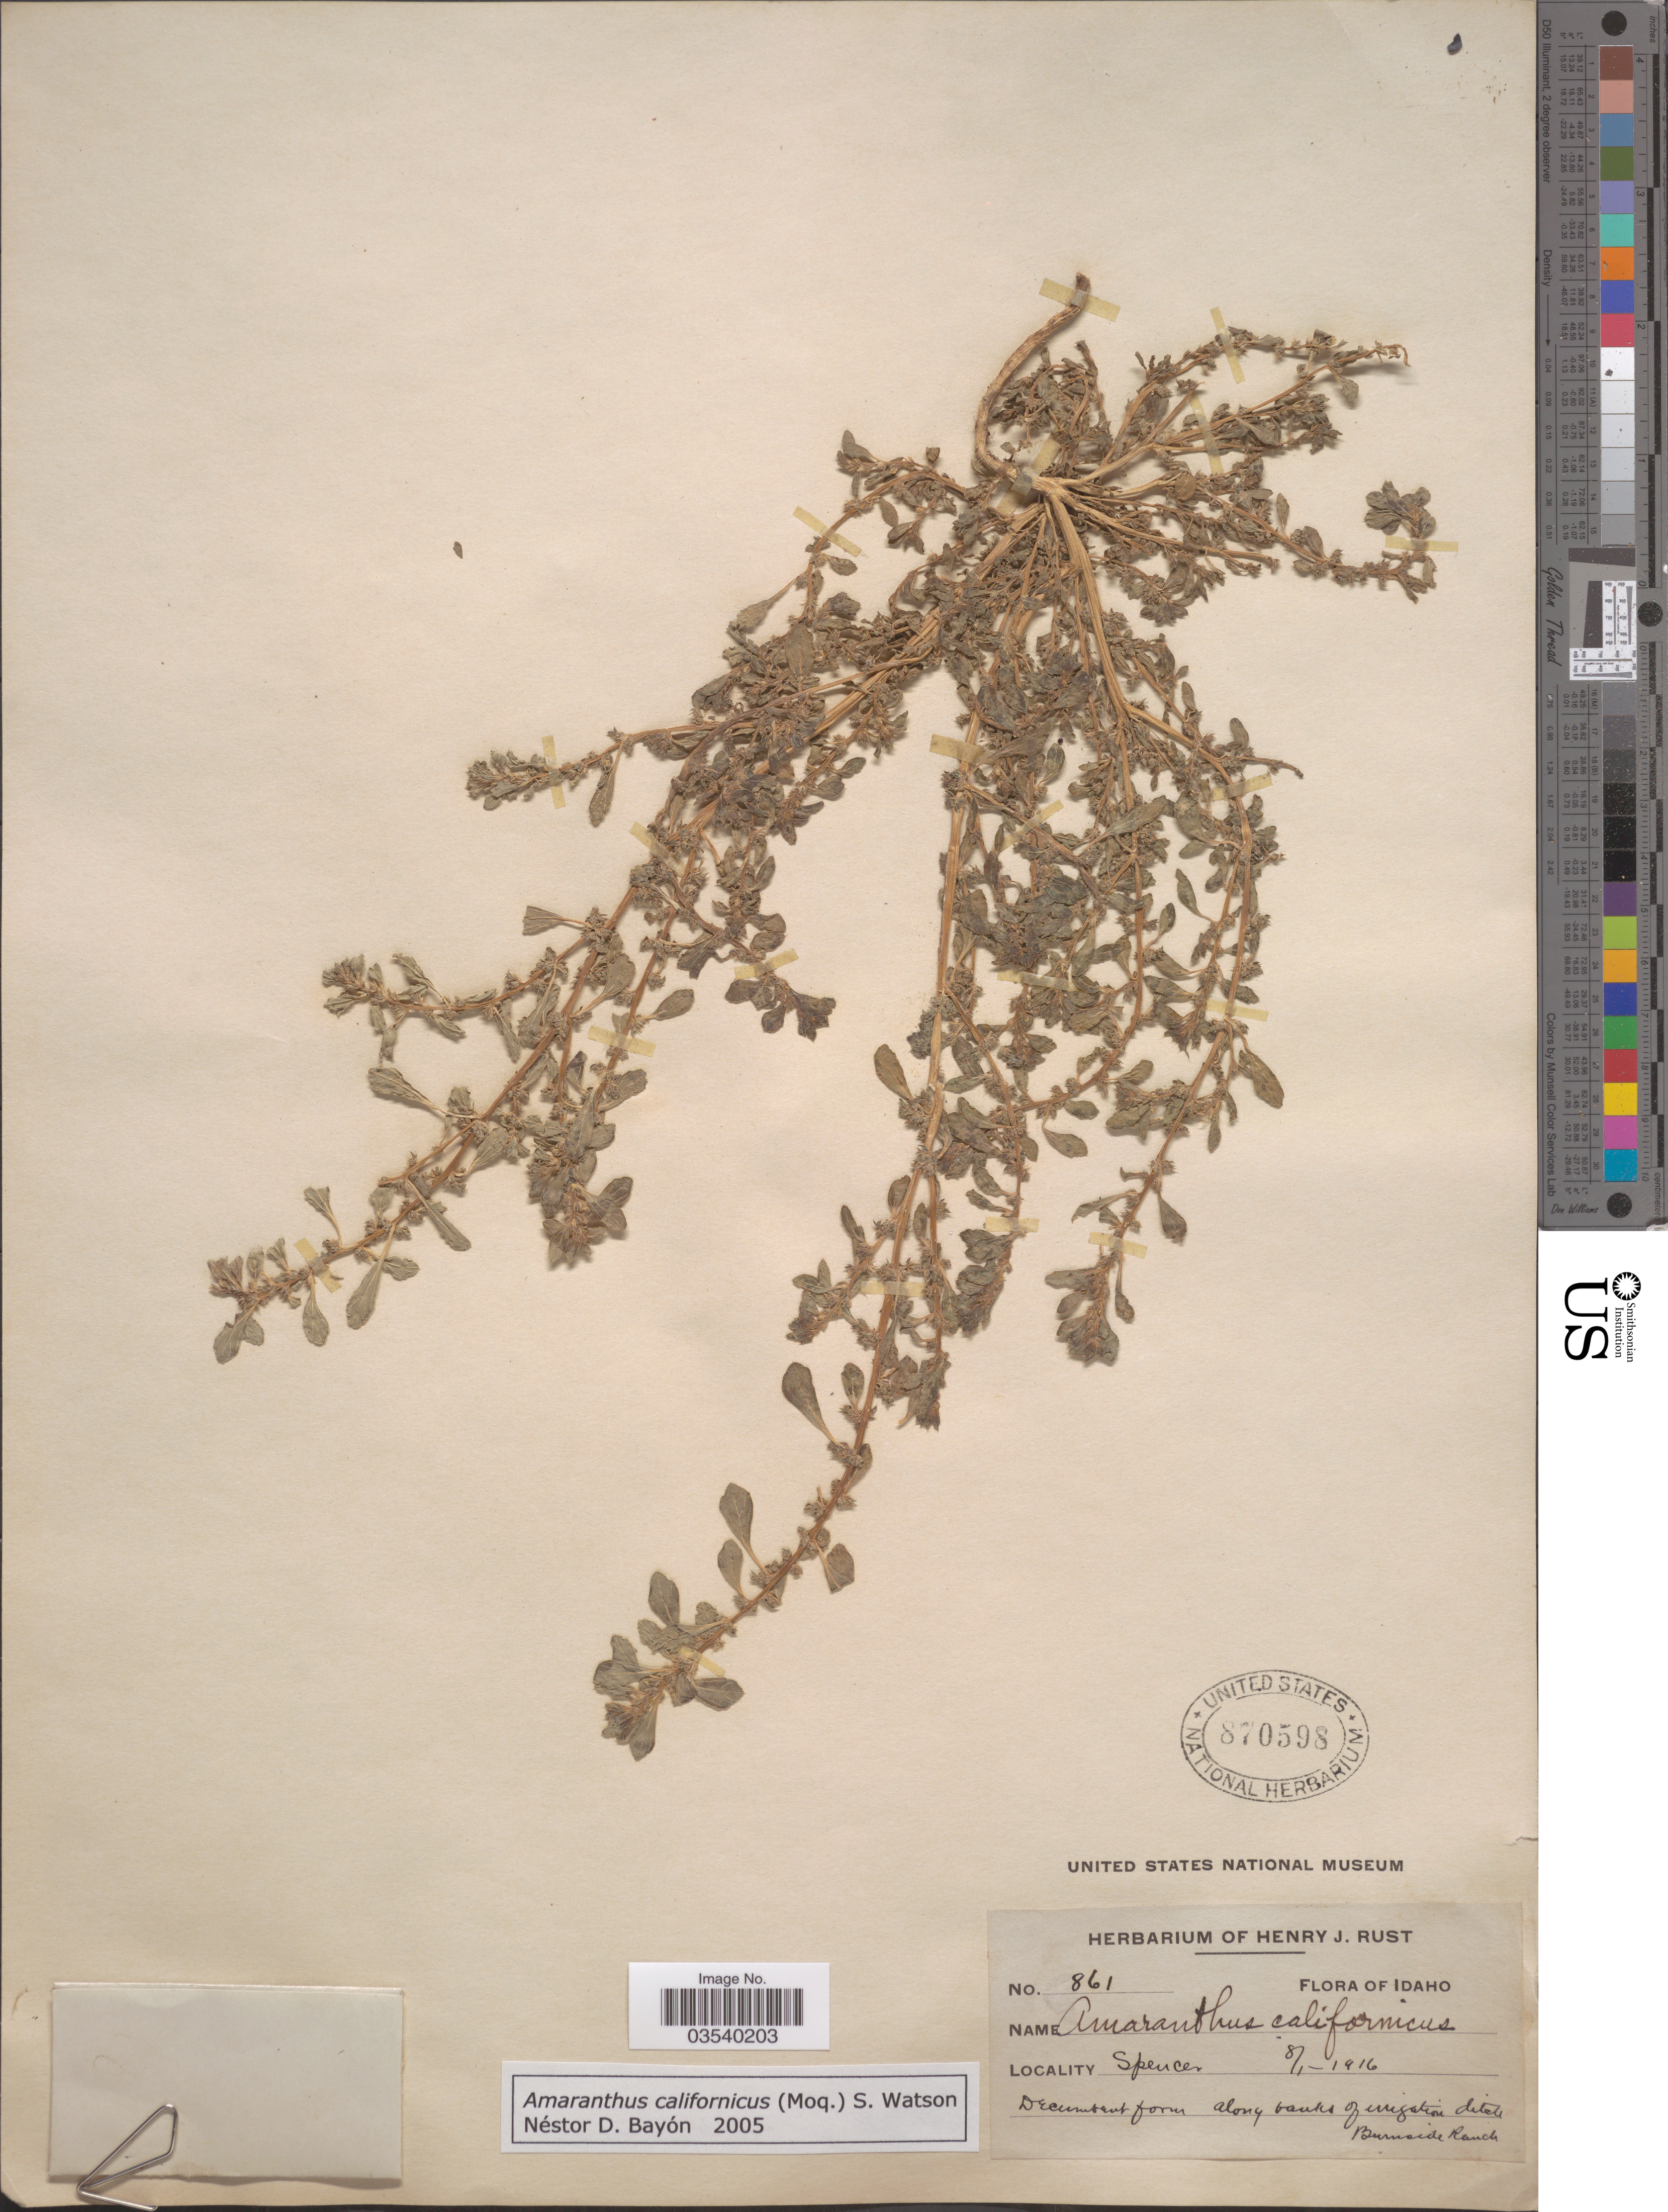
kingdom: Plantae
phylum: Tracheophyta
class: Magnoliopsida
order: Caryophyllales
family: Amaranthaceae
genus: Amaranthus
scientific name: Amaranthus californicus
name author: (Moq.) S. Watson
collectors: ex herb. Henry J. Rust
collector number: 861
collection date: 1916-08-01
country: United States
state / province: Idaho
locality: Spencer.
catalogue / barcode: US 870598